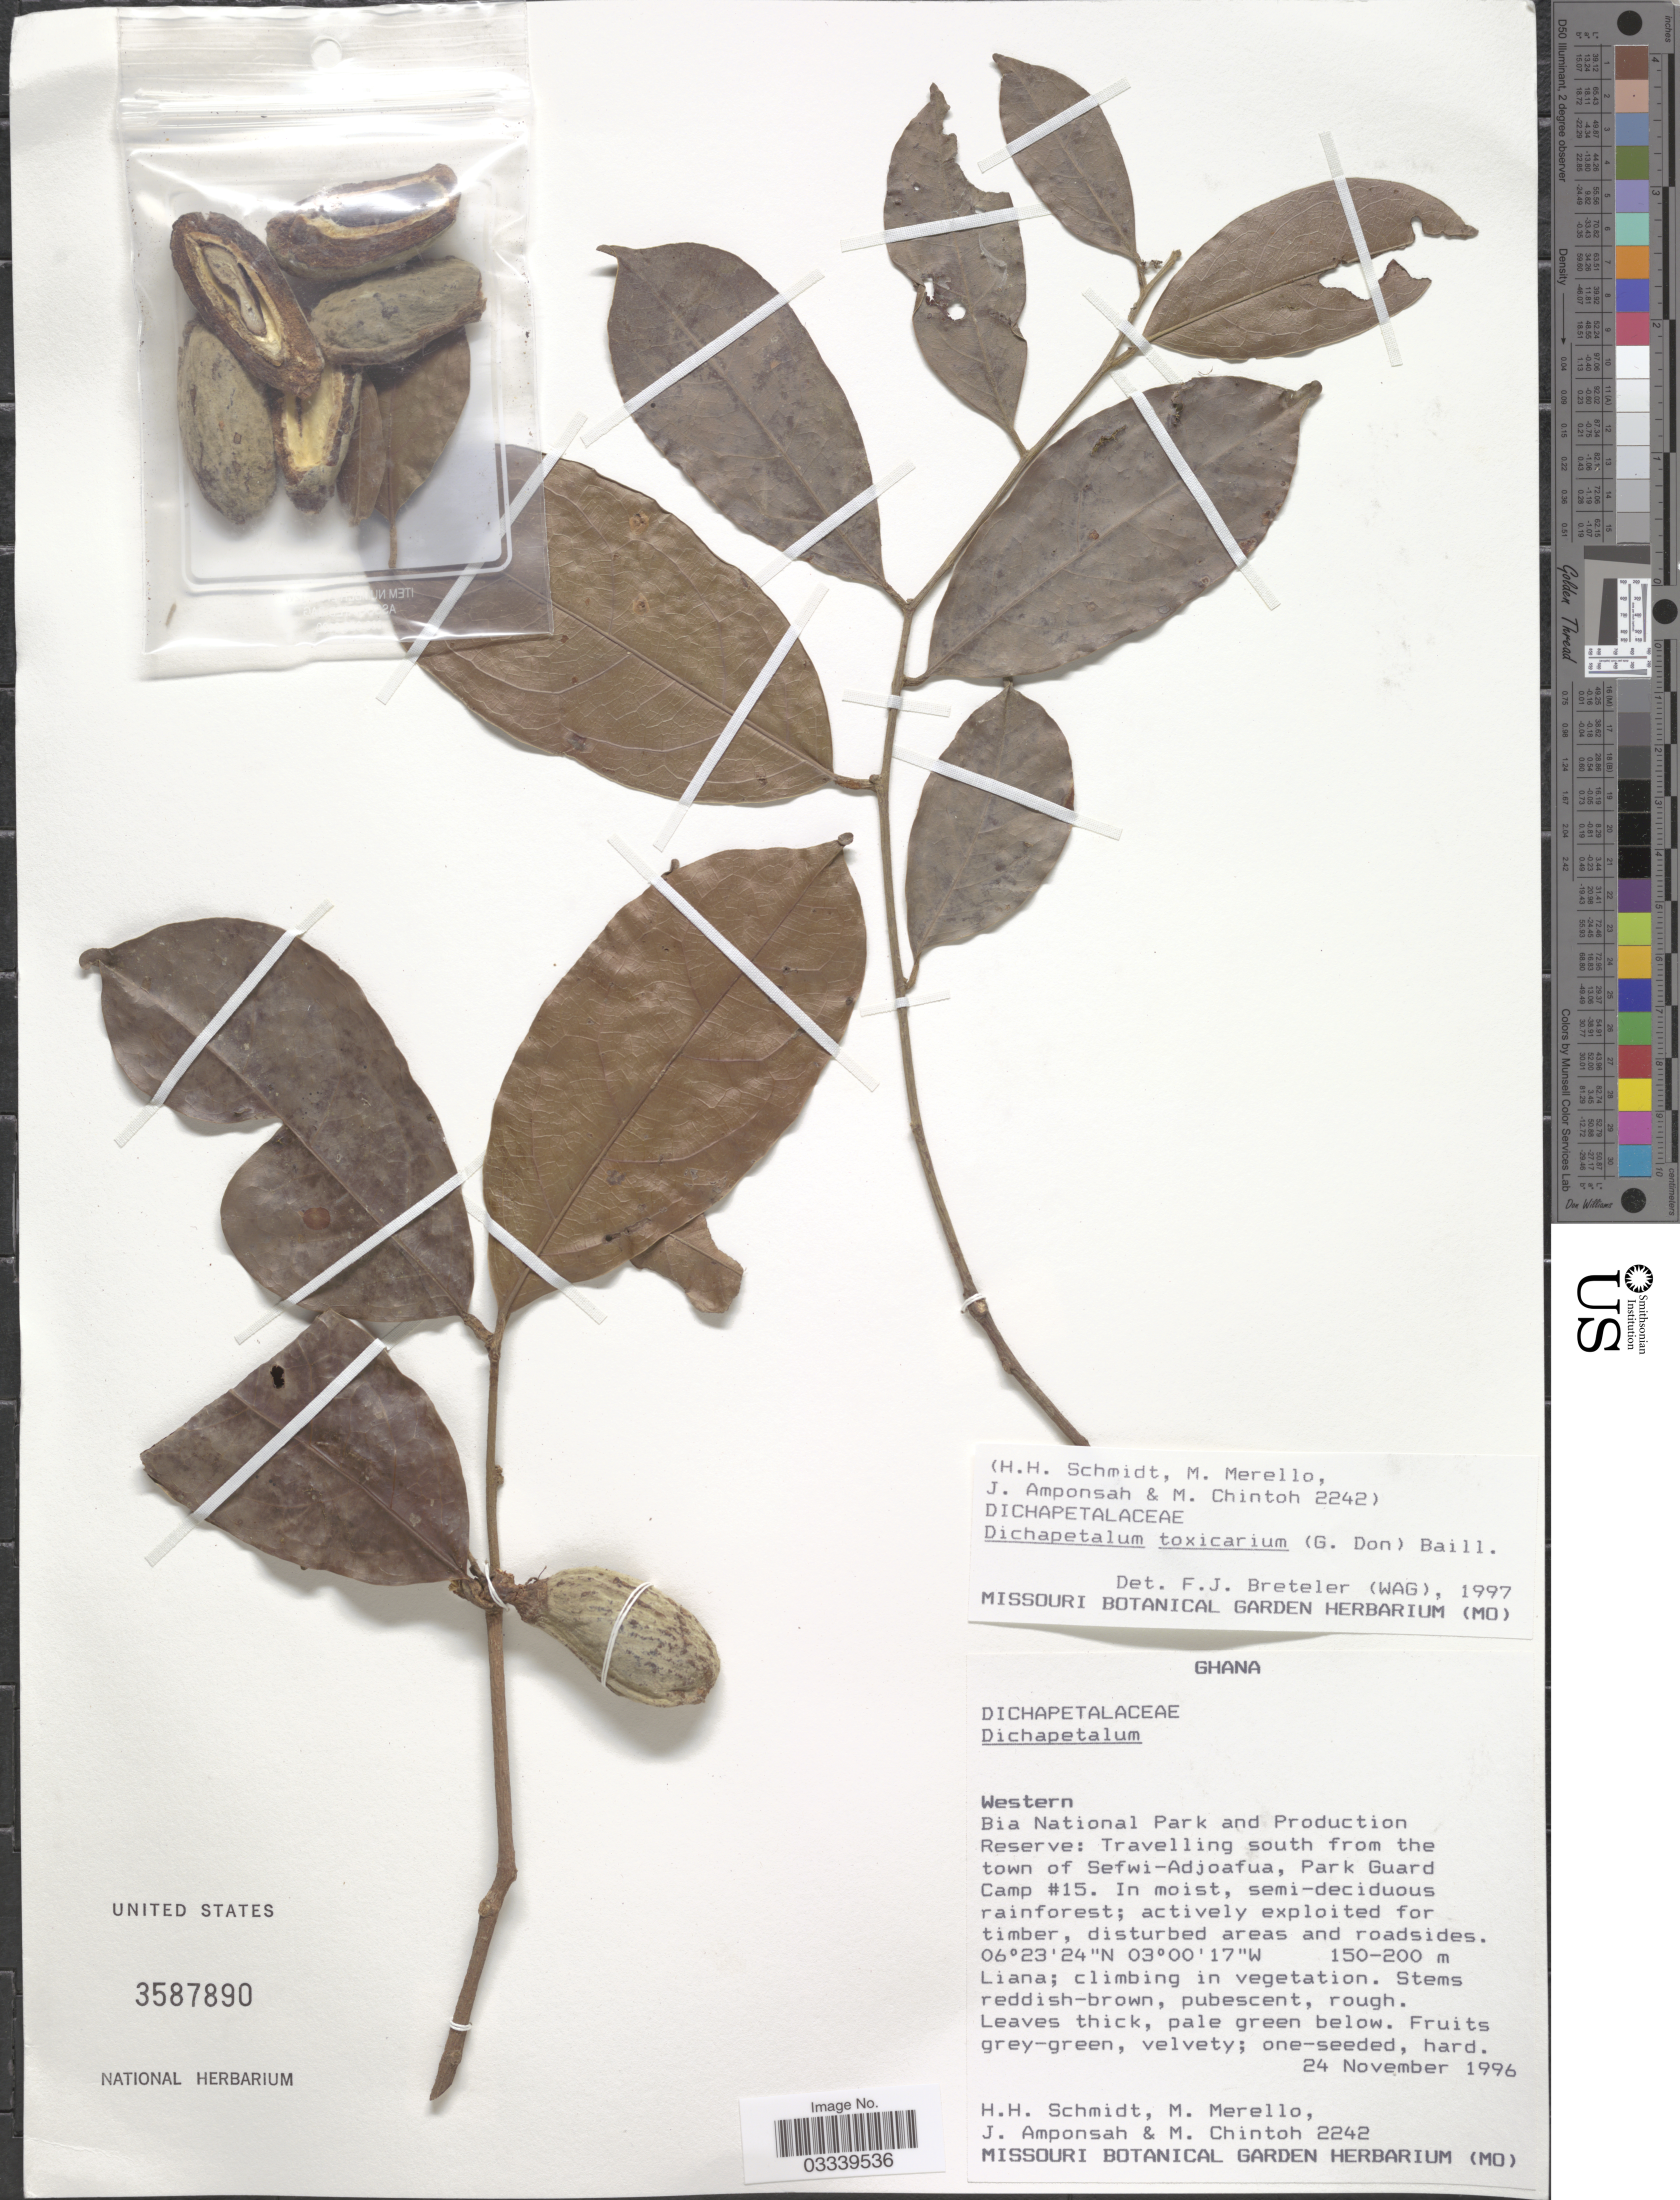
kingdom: Plantae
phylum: Tracheophyta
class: Magnoliopsida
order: Malpighiales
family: Dichapetalaceae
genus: Dichapetalum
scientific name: Dichapetalum toxicarium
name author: Baill.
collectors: H. H. Schmidt, M. Merello, J. Amponsah & M. Chintoh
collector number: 2242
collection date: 1996-11-24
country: Ghana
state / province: Western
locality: Bia National Park and Production Reserve: Travelling south from the town of Sefwi-Adjoafua, Park Guard Camp #15.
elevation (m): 150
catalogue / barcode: US 3587890